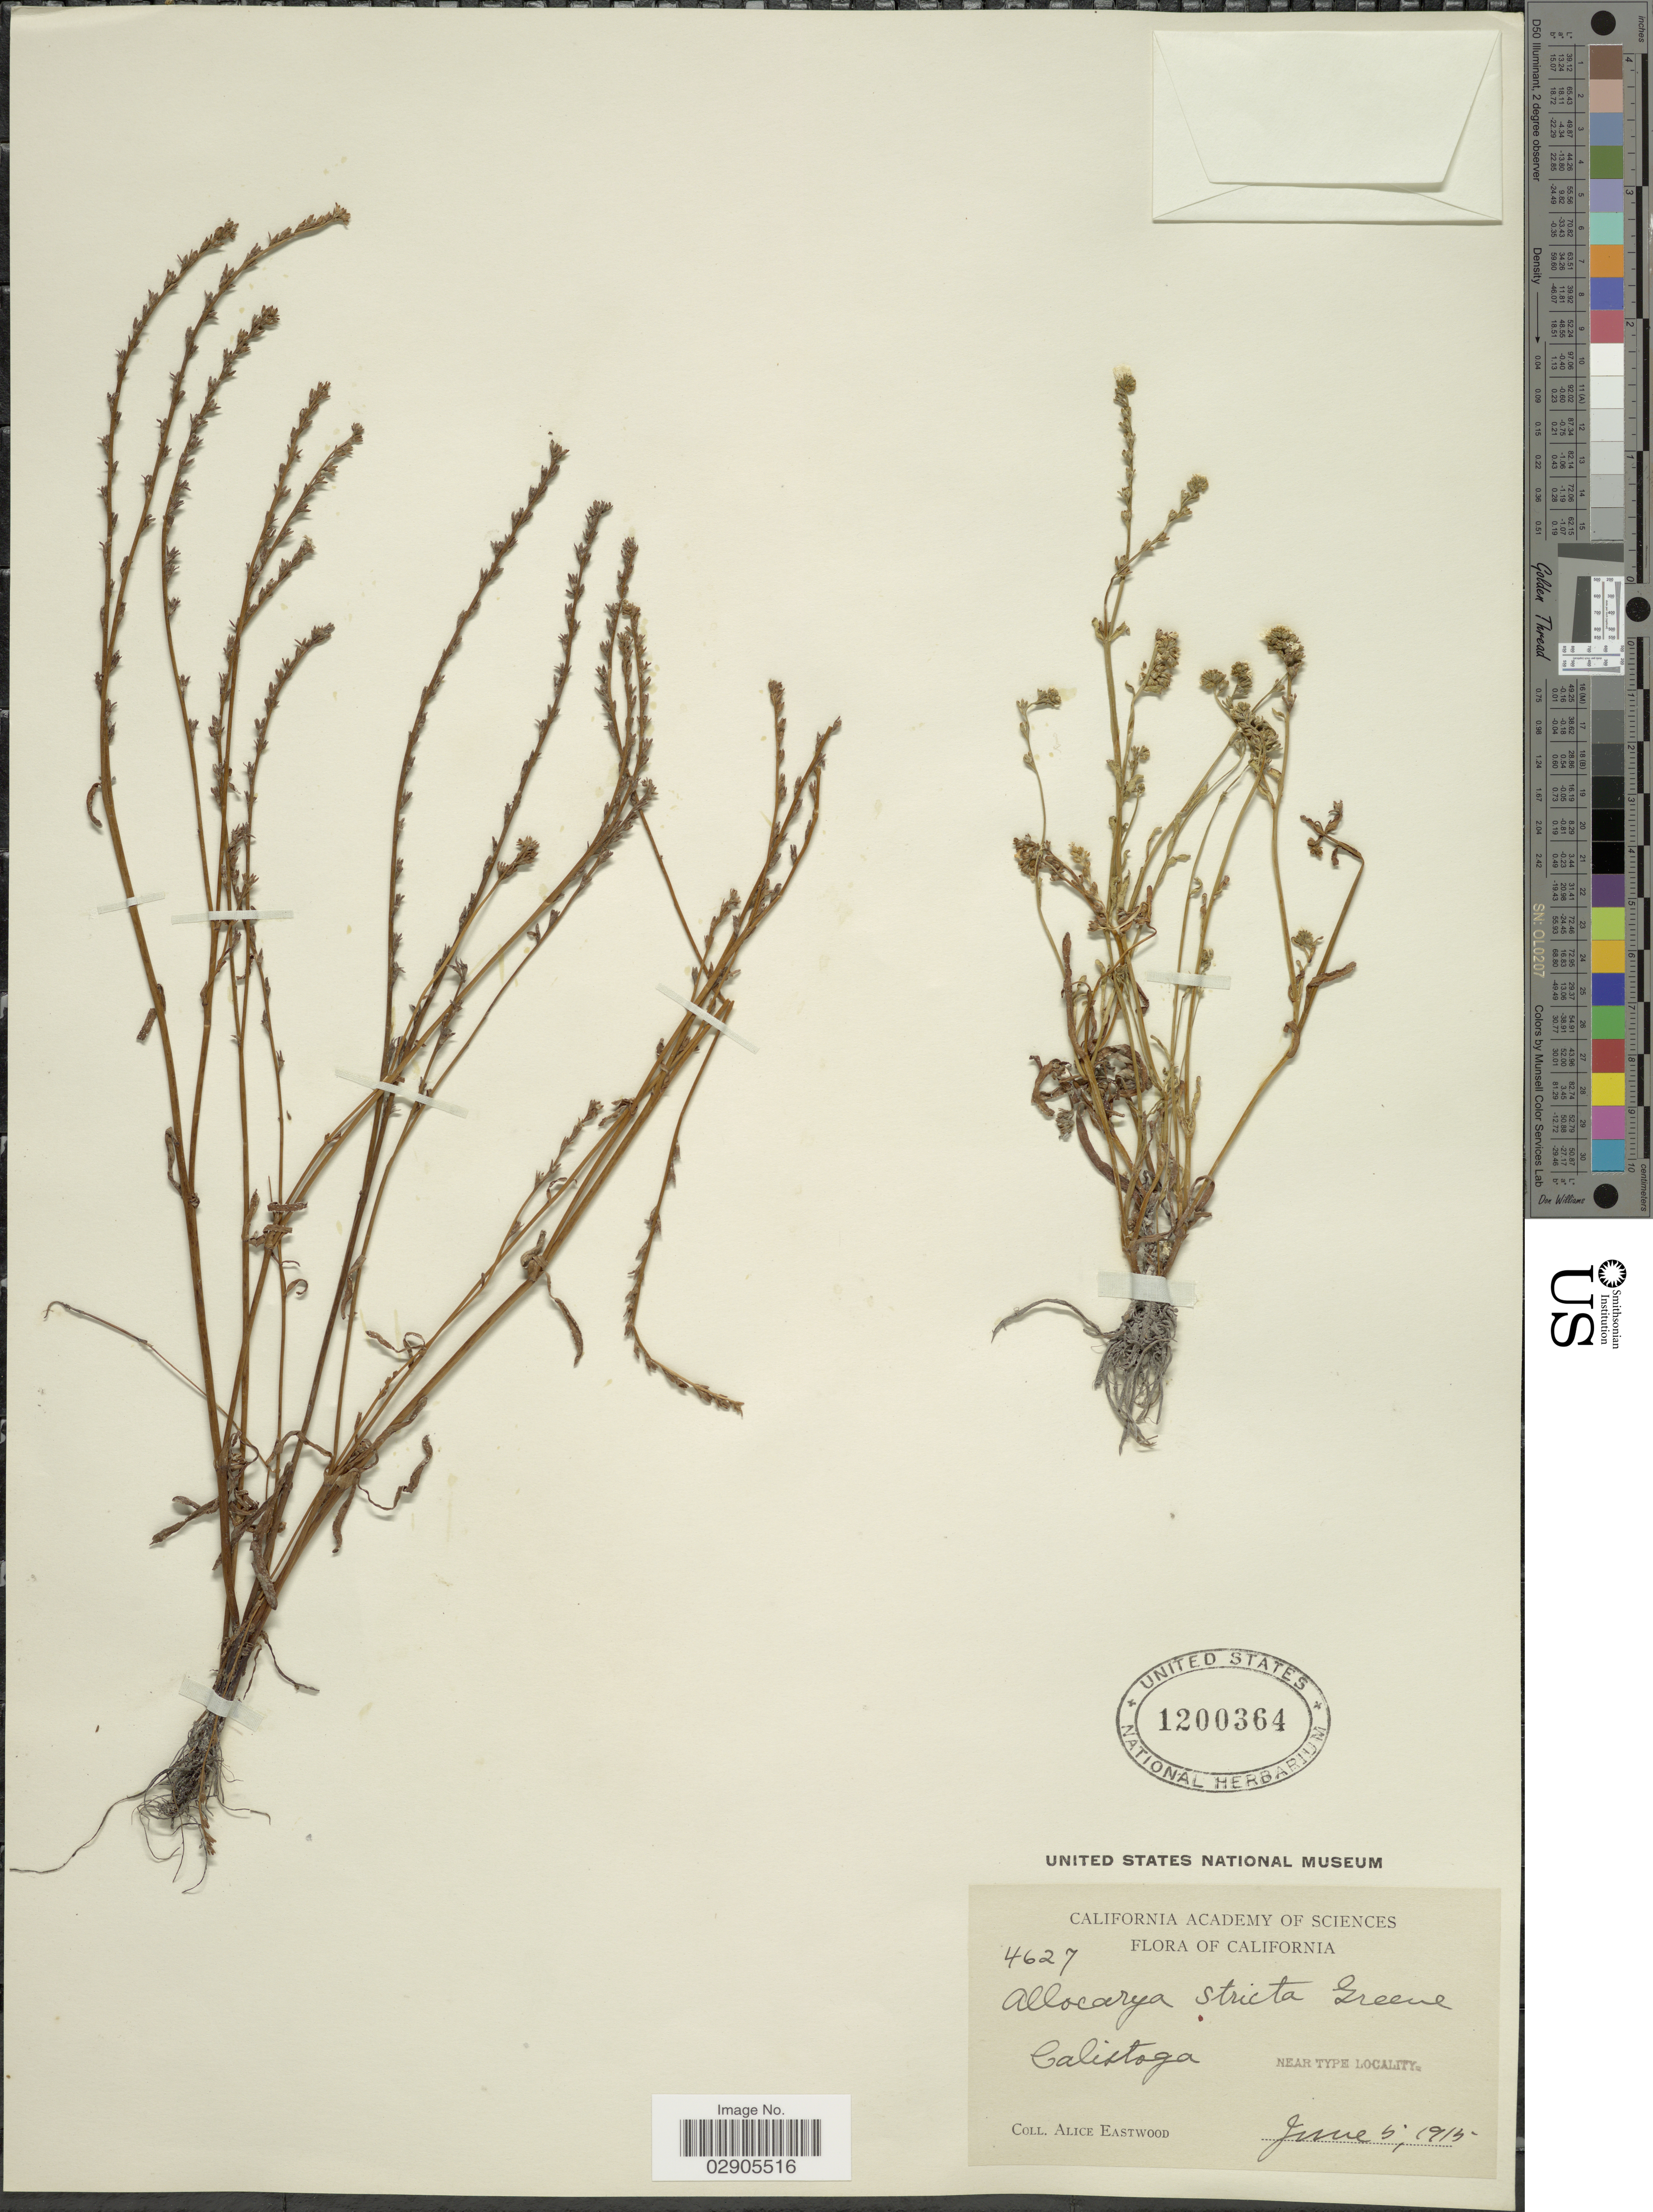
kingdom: Plantae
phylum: Tracheophyta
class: Magnoliopsida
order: Boraginales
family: Boraginaceae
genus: Allocarya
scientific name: Allocarya stricta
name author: Greene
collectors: A. Eastwood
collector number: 4627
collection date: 1915-06-05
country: United States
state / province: California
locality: Calistoga.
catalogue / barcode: US 1200364